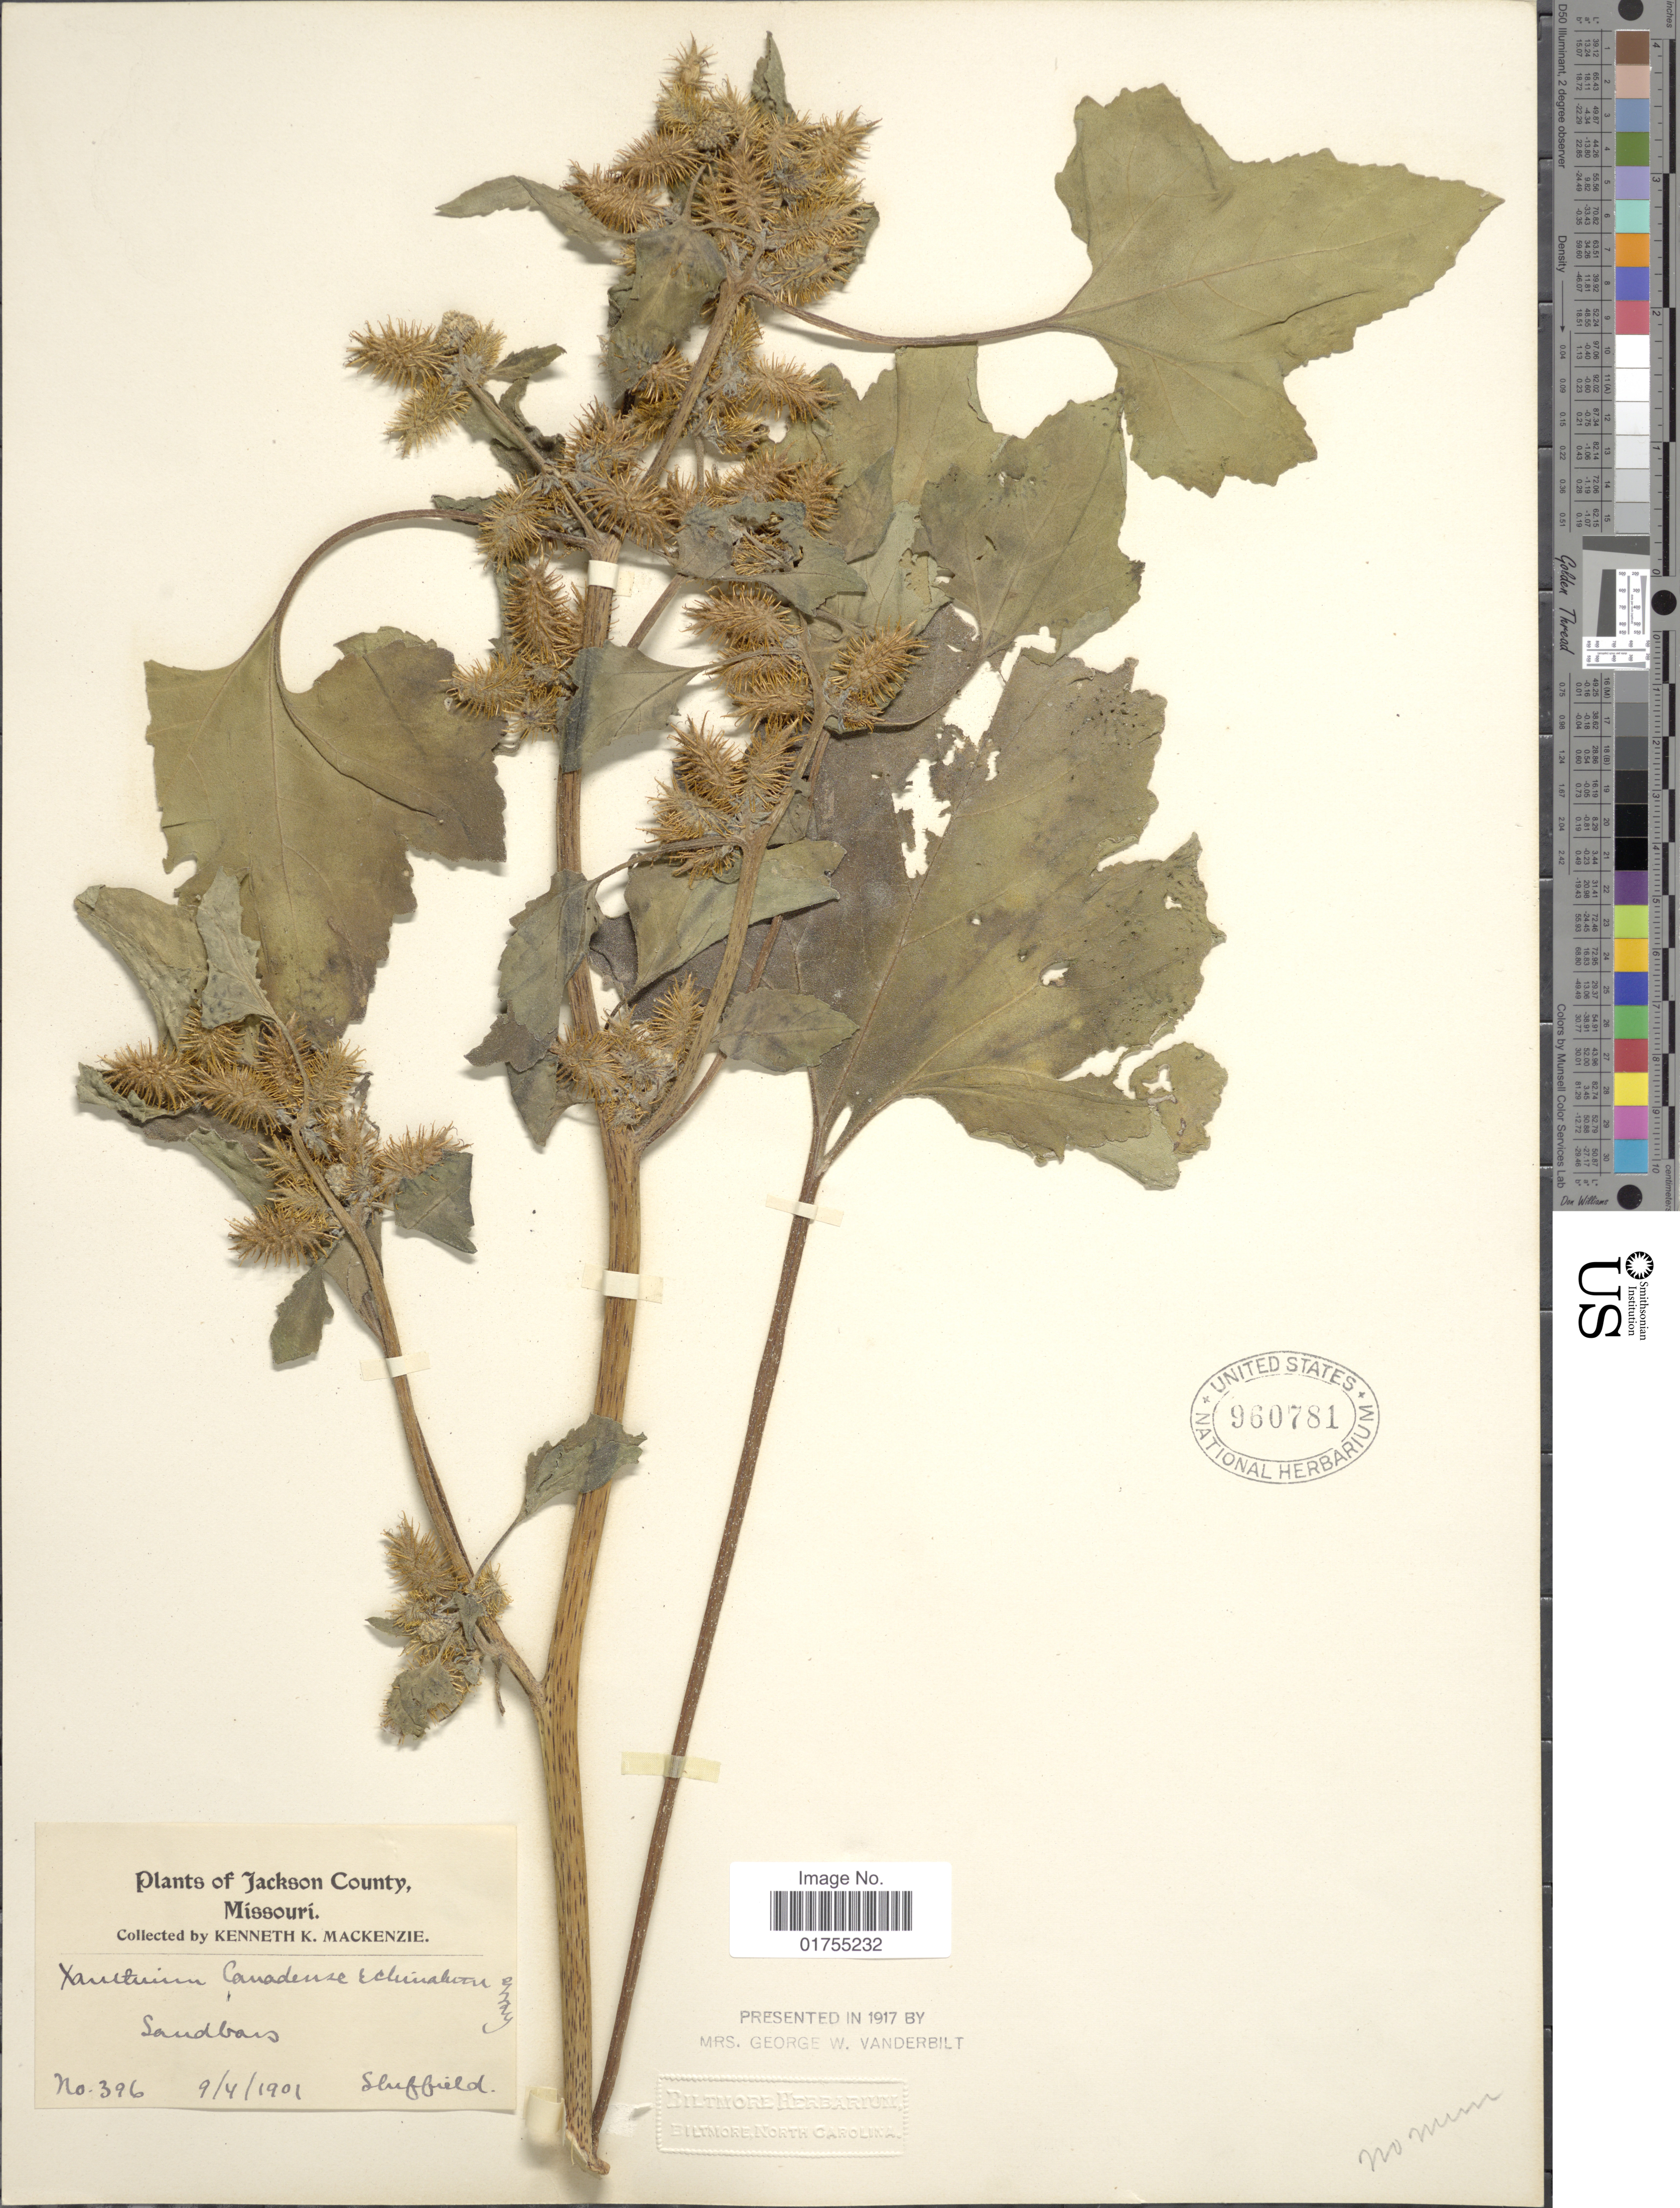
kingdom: Plantae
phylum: Tracheophyta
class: Magnoliopsida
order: Asterales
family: Asteraceae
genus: Xanthium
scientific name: Xanthium strumarium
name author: L.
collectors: K. K. Mackenzie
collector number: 396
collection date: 1901-09-04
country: United States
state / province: Missouri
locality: Sandbars. Jackson County. Sheffield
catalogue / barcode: US 960781